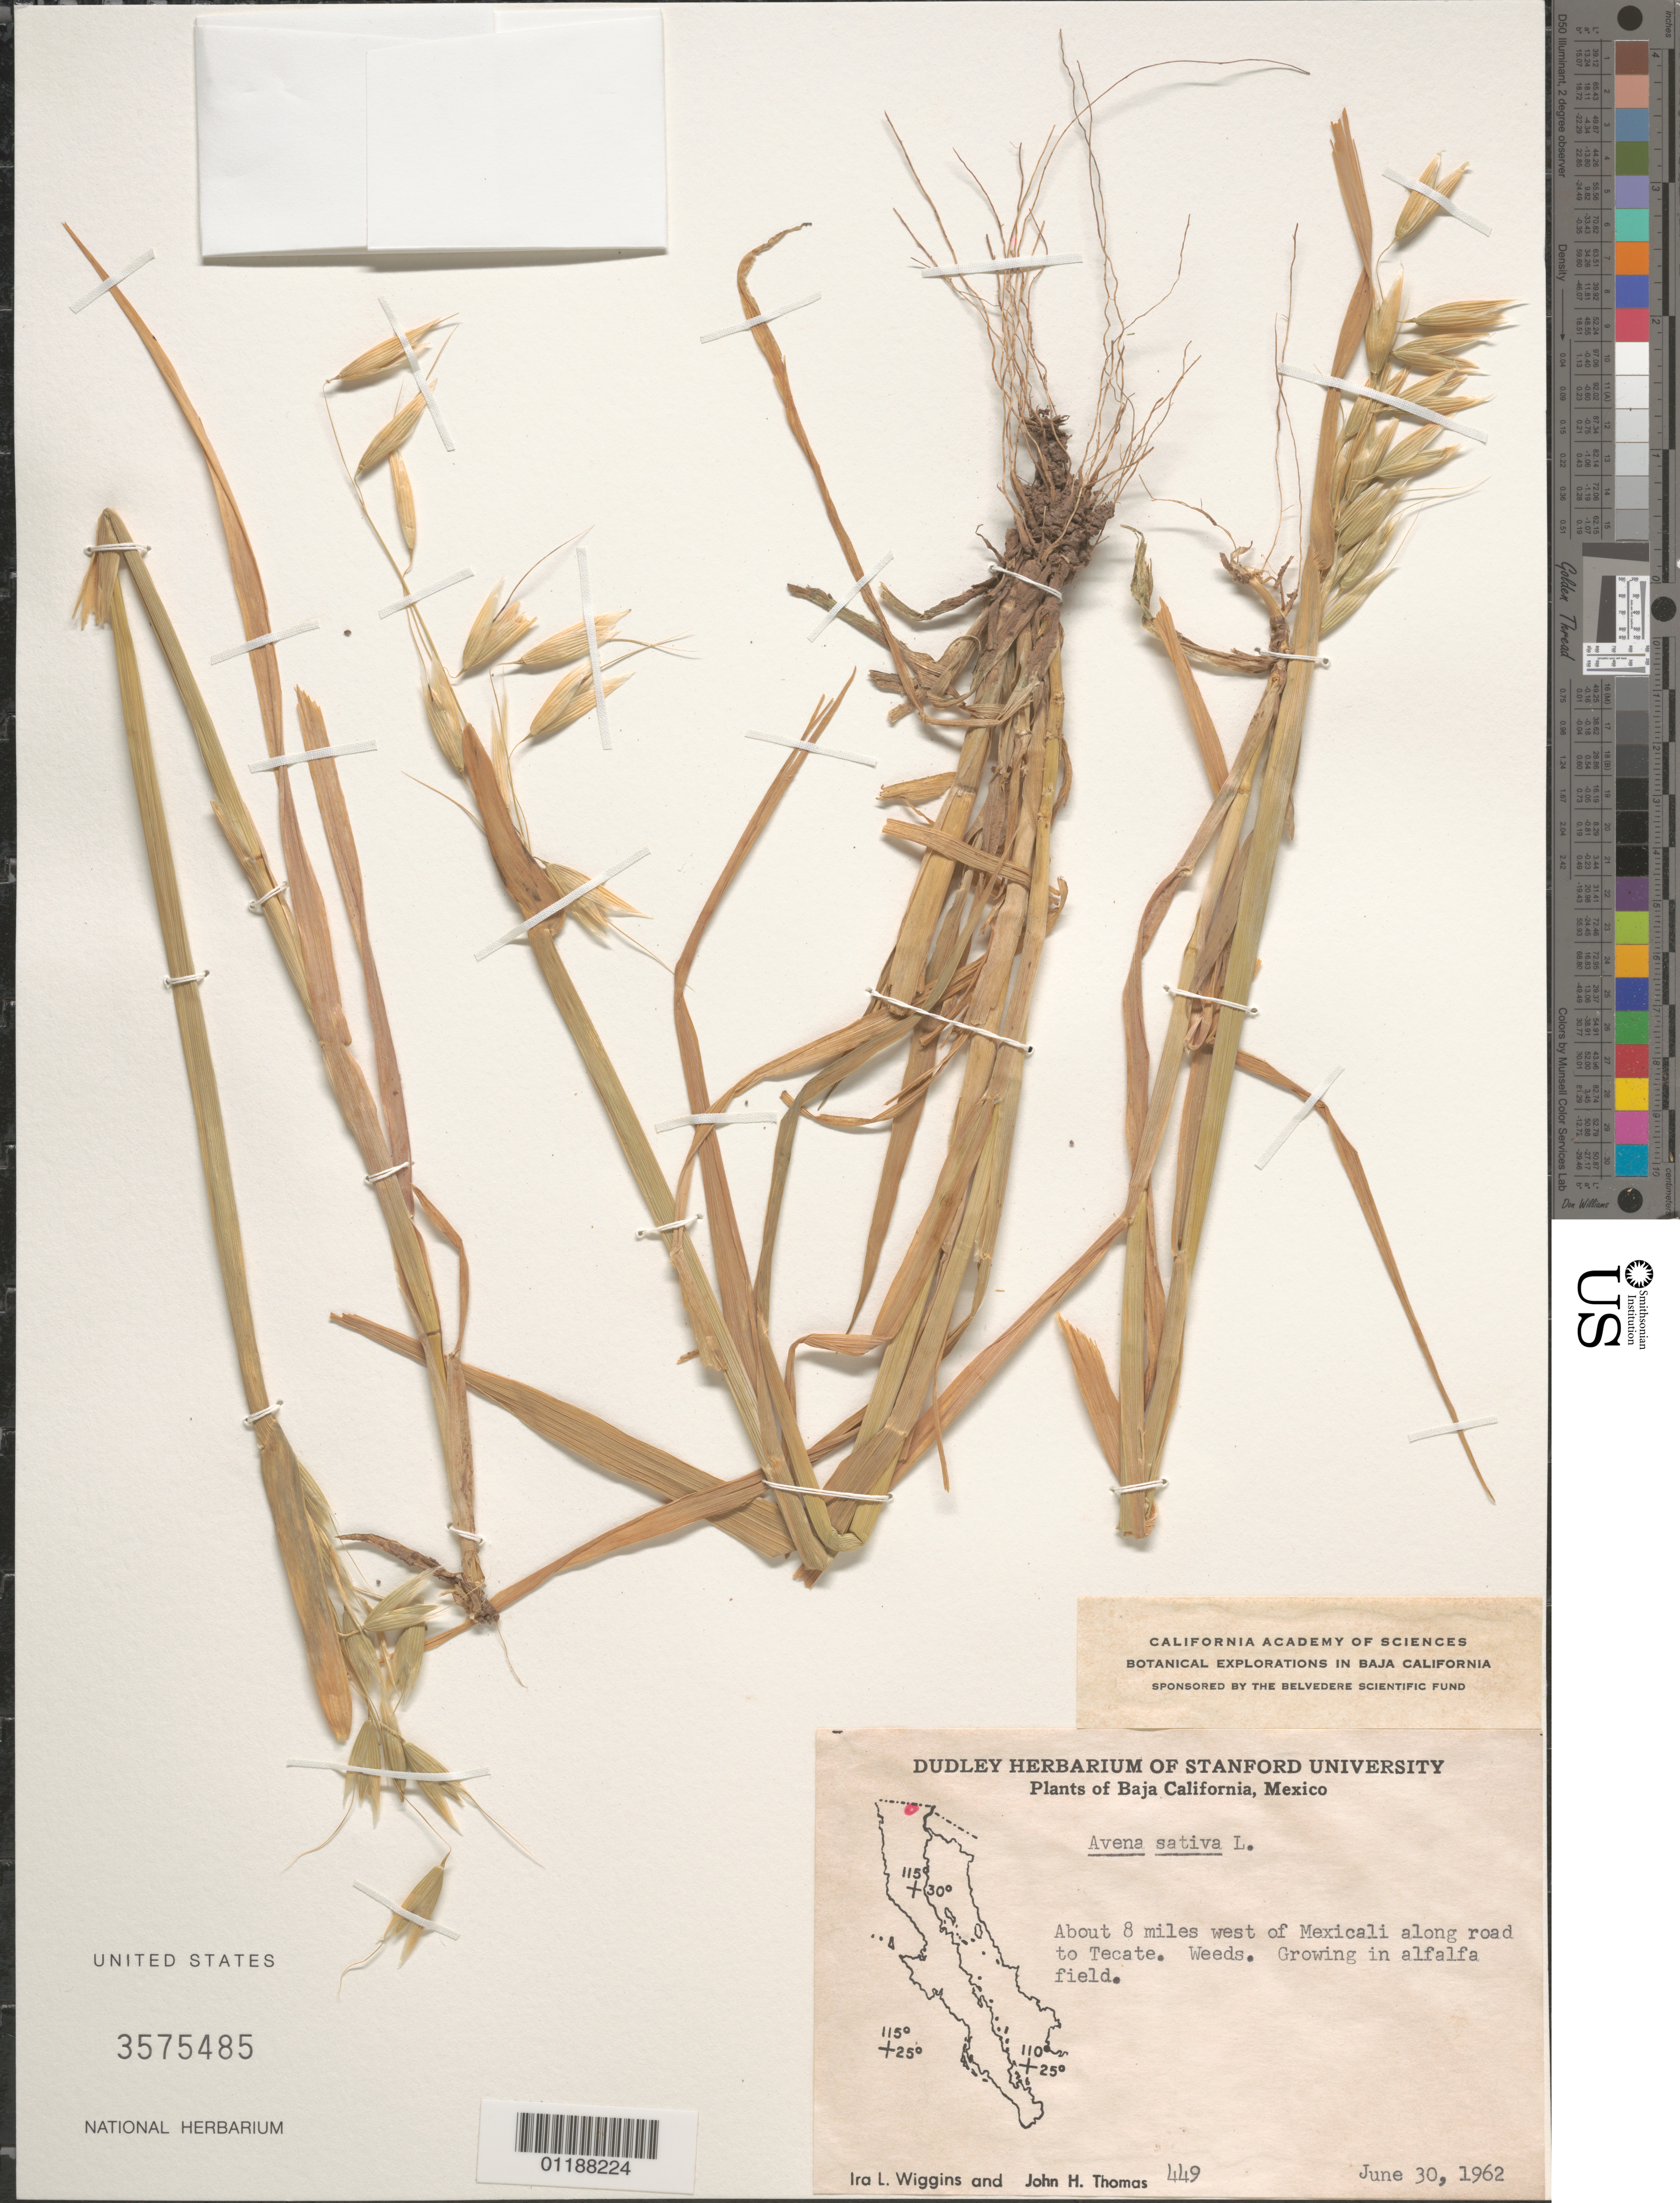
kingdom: Plantae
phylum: Tracheophyta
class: Liliopsida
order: Poales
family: Poaceae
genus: Avena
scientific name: Avena sativa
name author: L.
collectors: I. L. Wiggins & J. H. Thomas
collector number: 449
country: Mexico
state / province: Baja California Norte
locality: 8 mi W of Mexicali along road to Tecate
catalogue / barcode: US 3575485